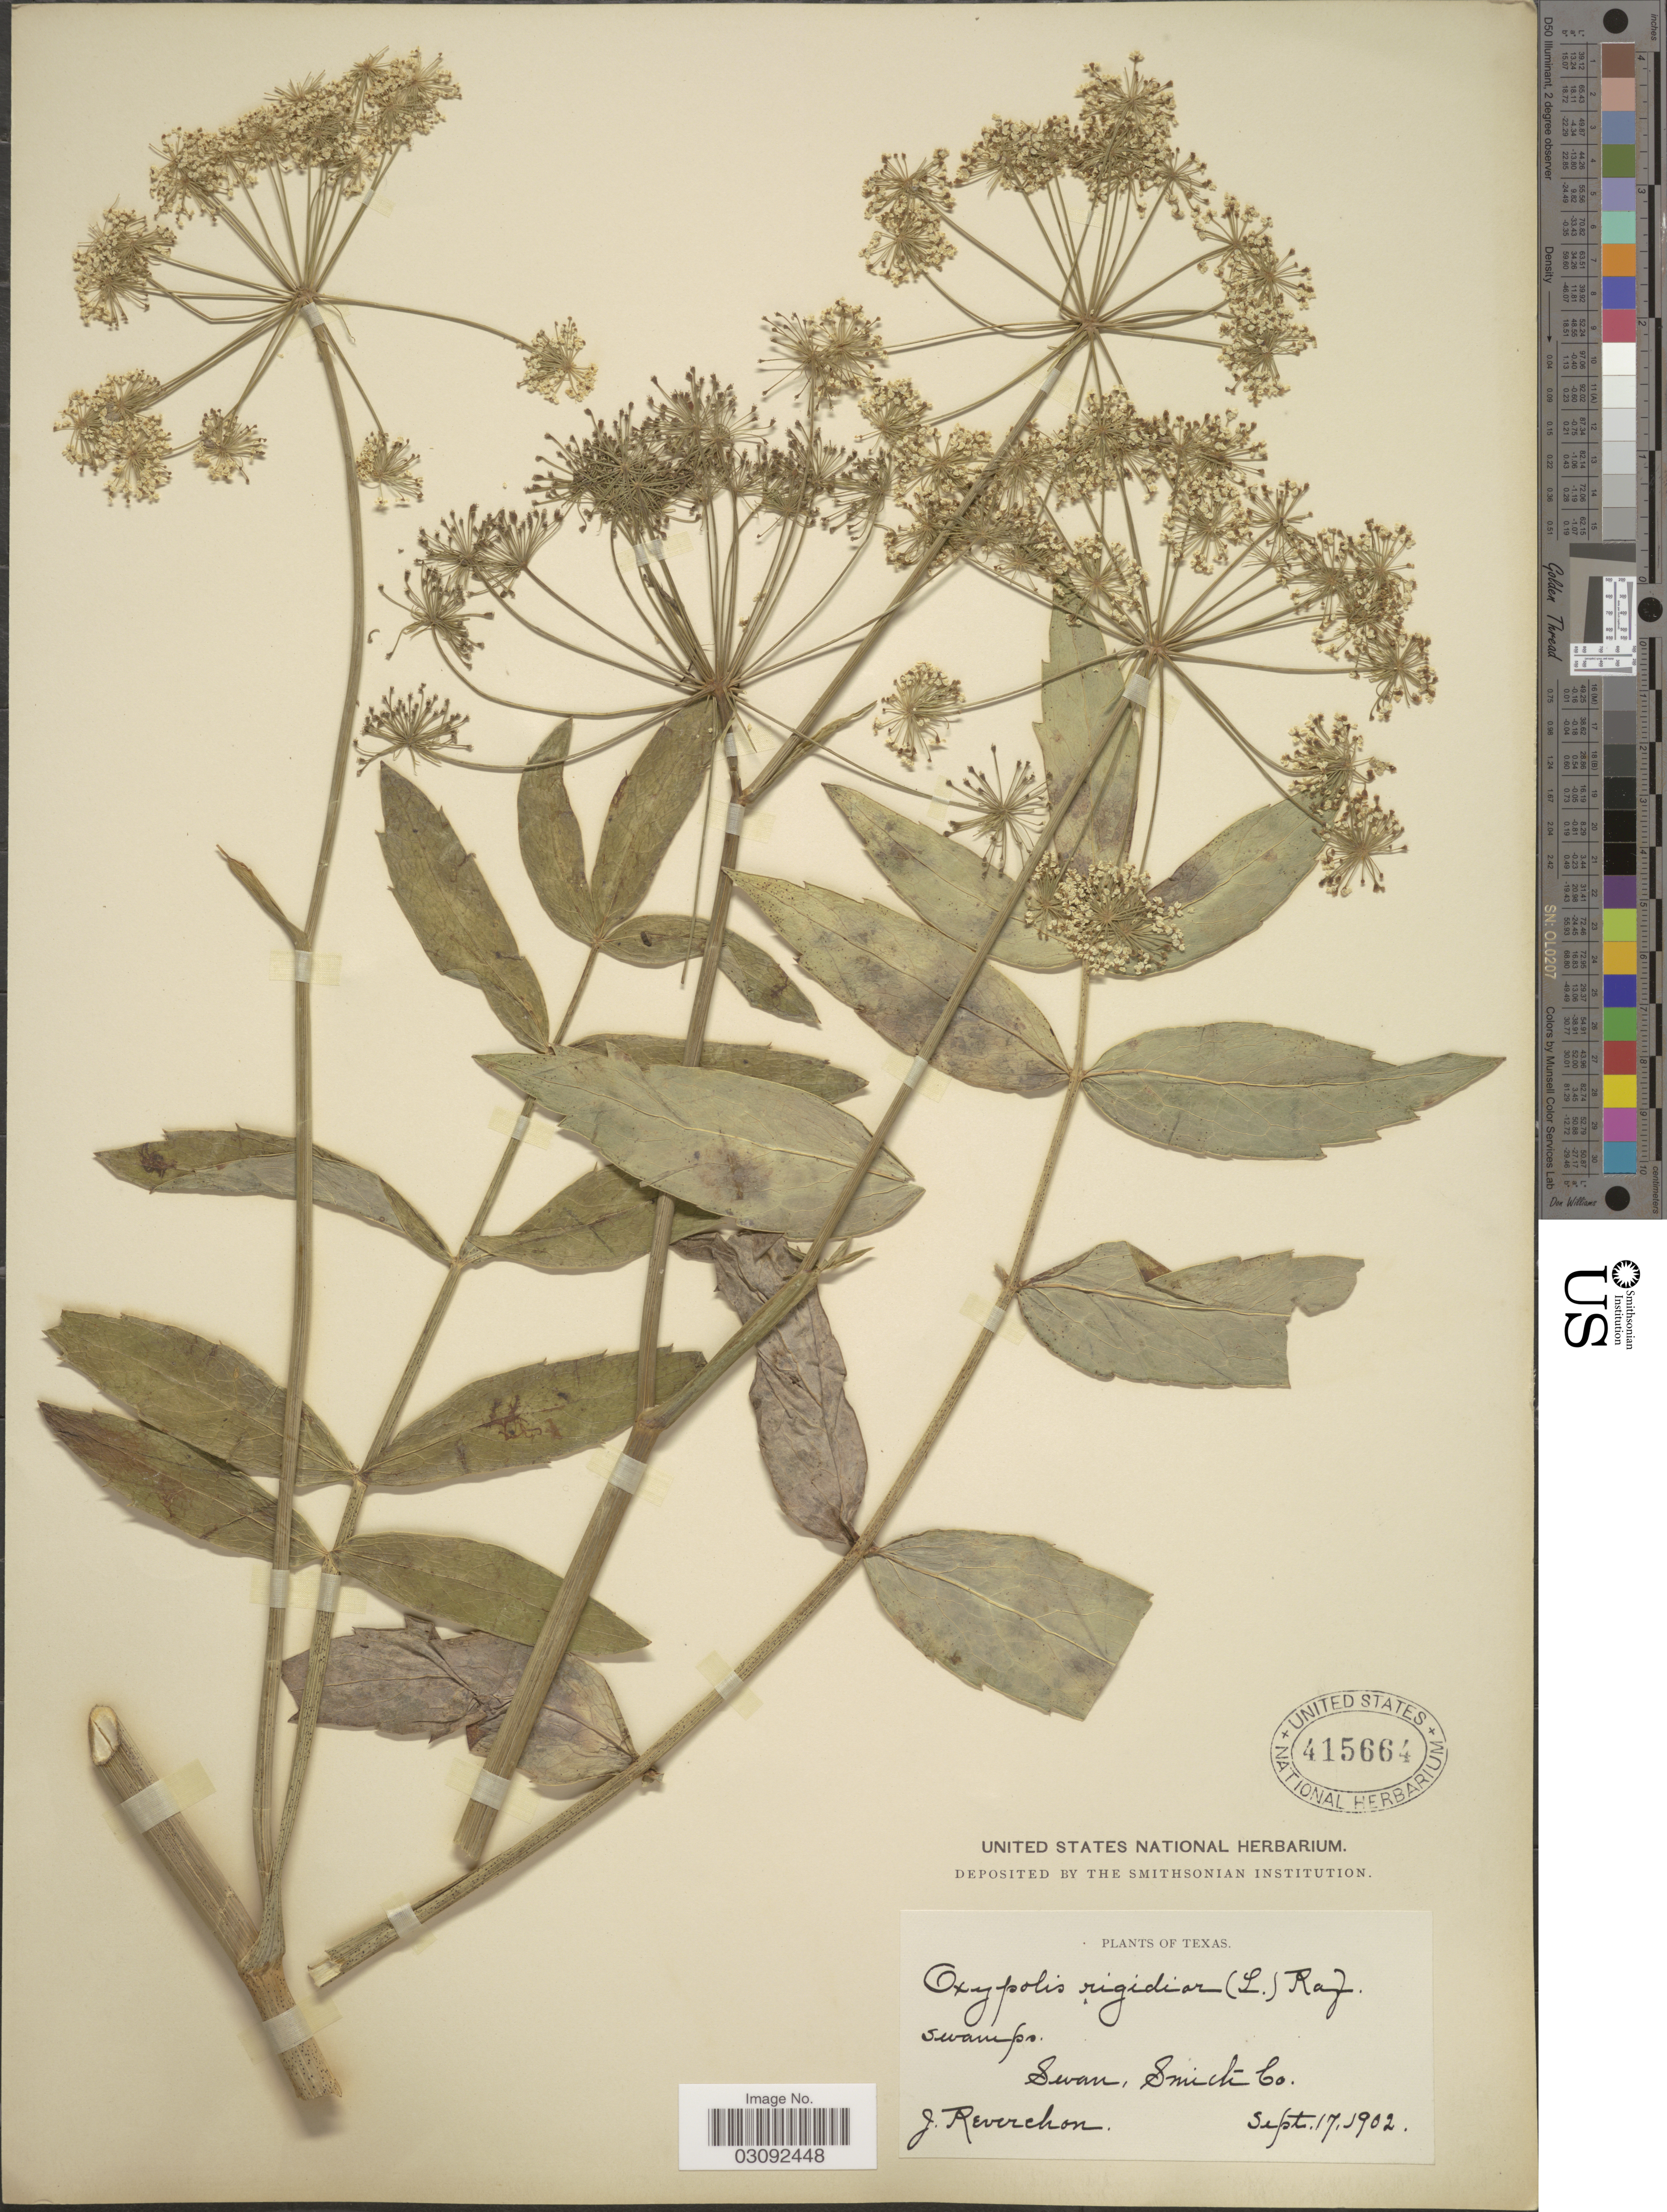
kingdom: Plantae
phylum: Tracheophyta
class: Magnoliopsida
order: Apiales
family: Apiaceae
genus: Oxypolis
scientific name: Oxypolis rigidior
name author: (L.) Raf.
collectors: J. Reverchon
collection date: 1902-09-17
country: United States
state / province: Texas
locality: Swan Smith Co.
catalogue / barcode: US 415664